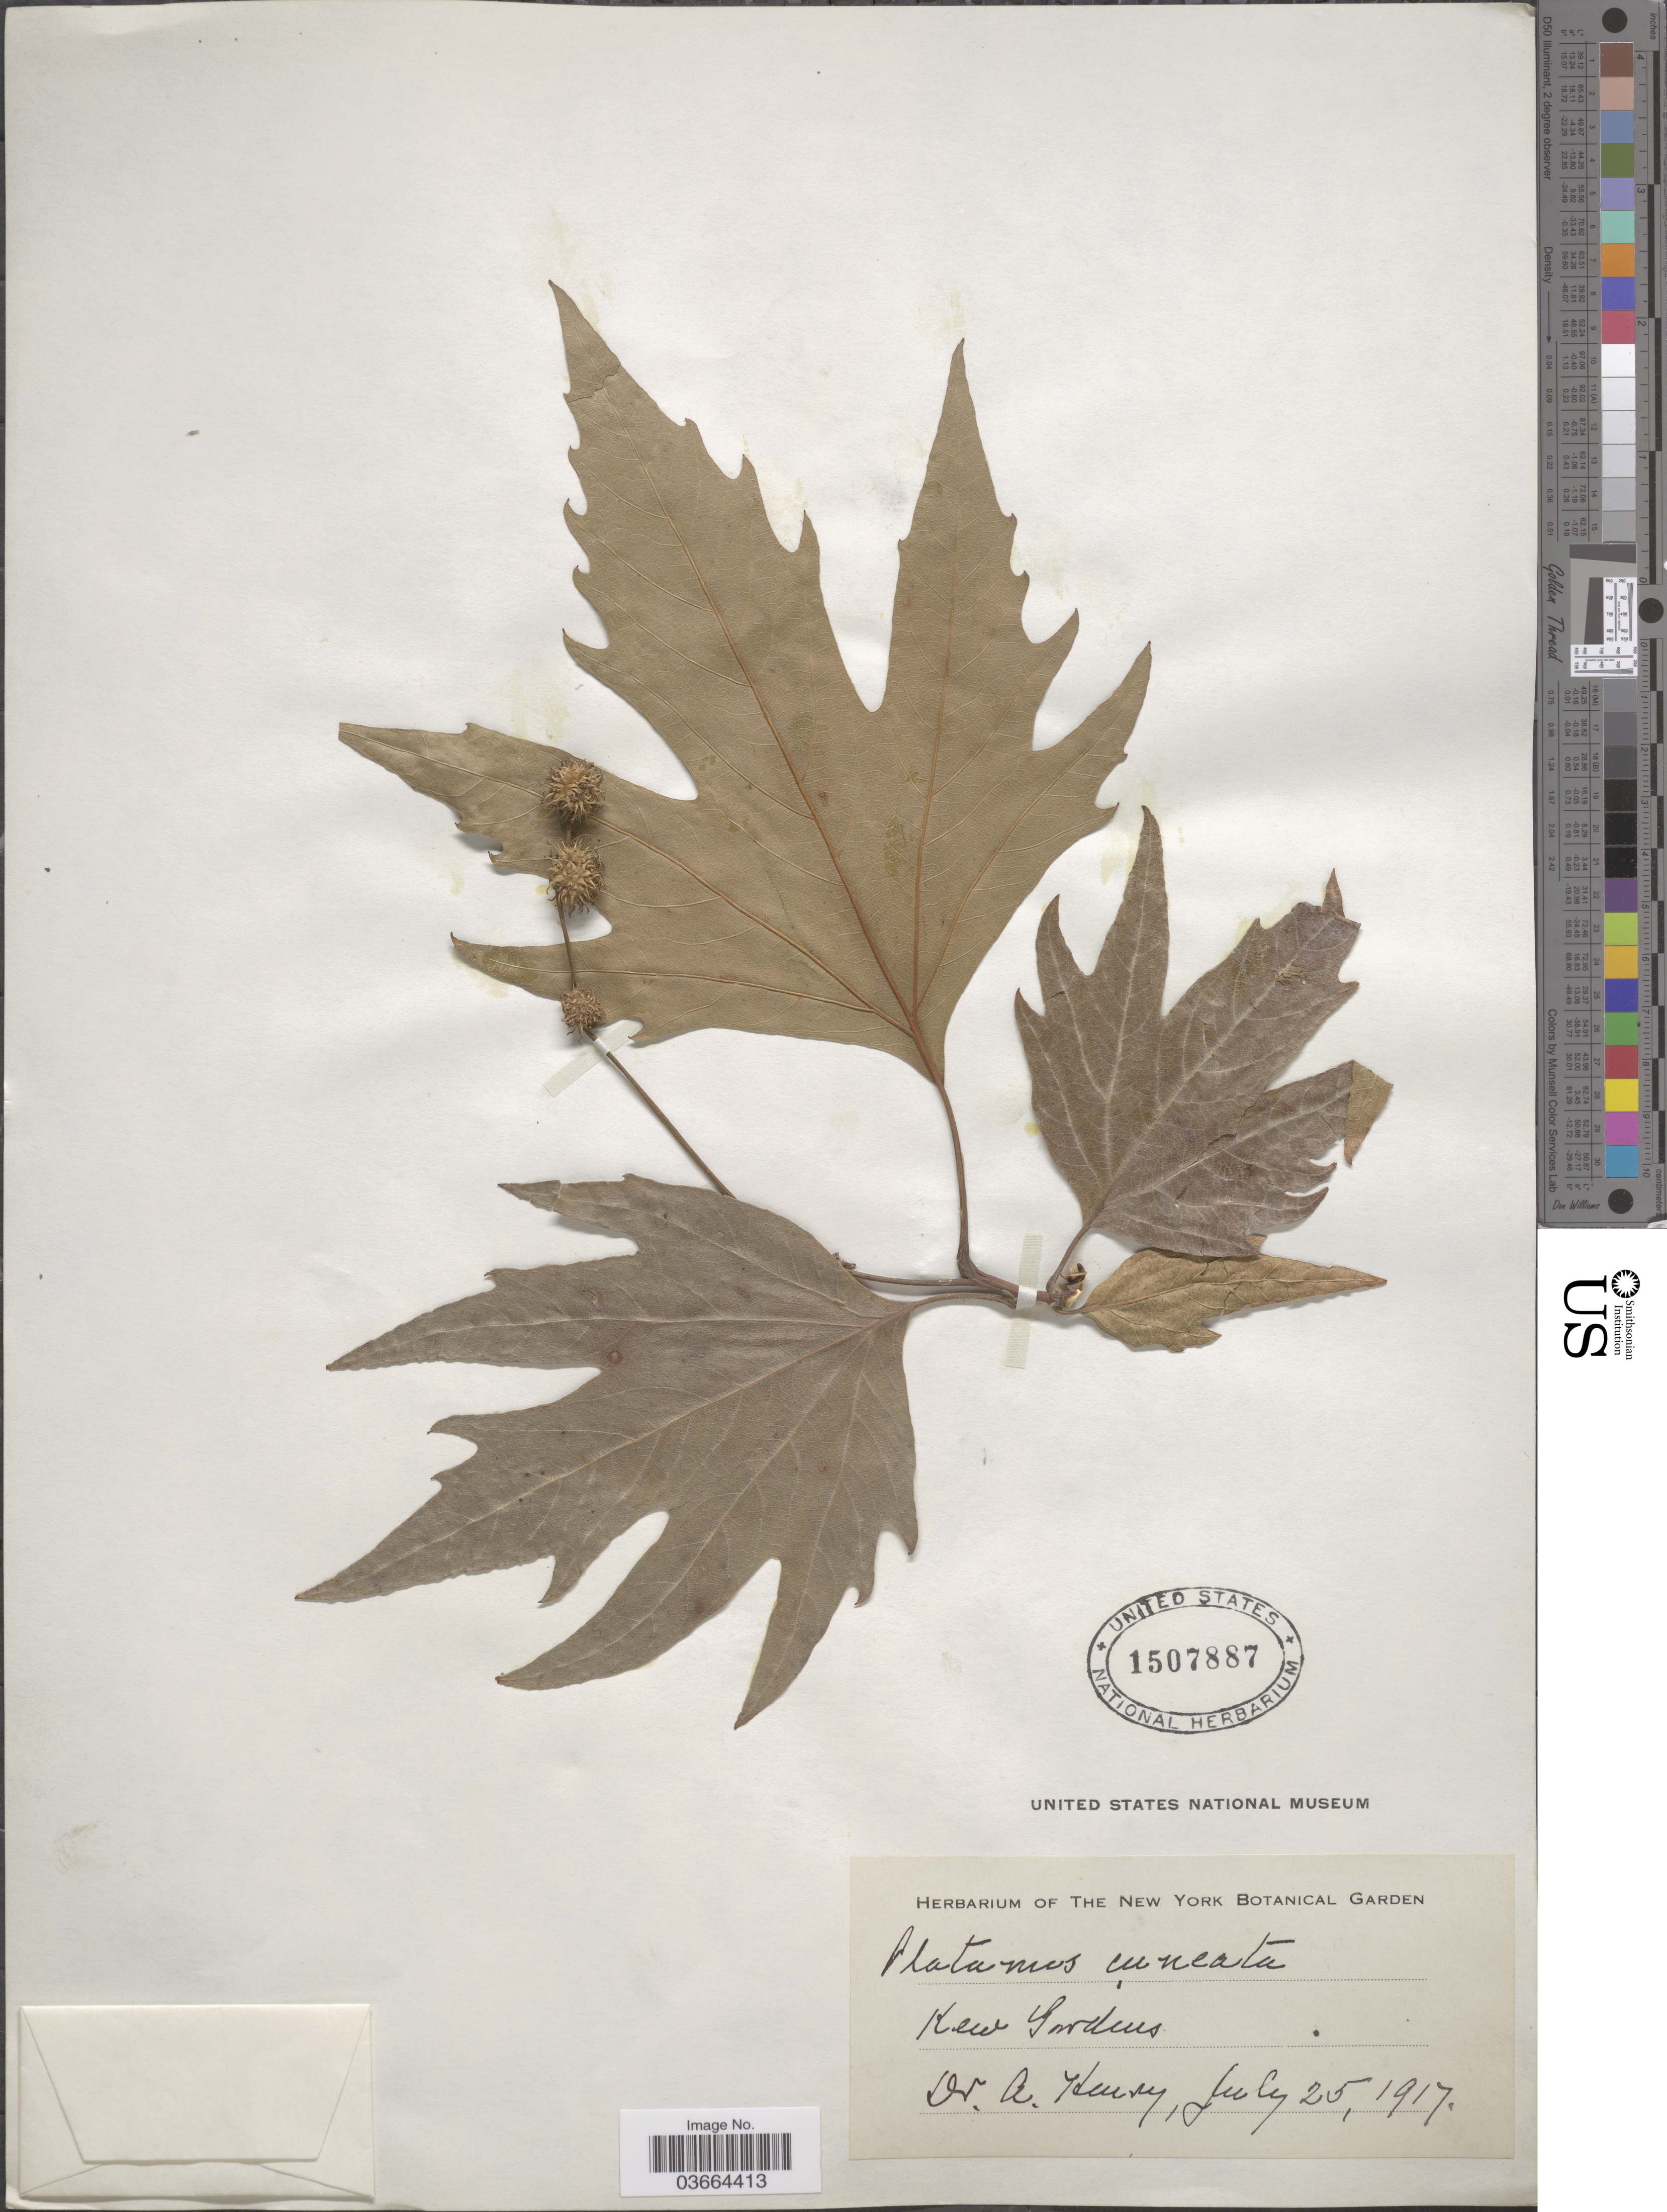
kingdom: Plantae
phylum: Tracheophyta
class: Magnoliopsida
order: Proteales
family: Platanaceae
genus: Platanus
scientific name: Platanus cuneata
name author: Willd.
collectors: A. Henry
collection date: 1917-07-25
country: United Kingdom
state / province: England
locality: Kew Gardens.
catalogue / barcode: US 1507887